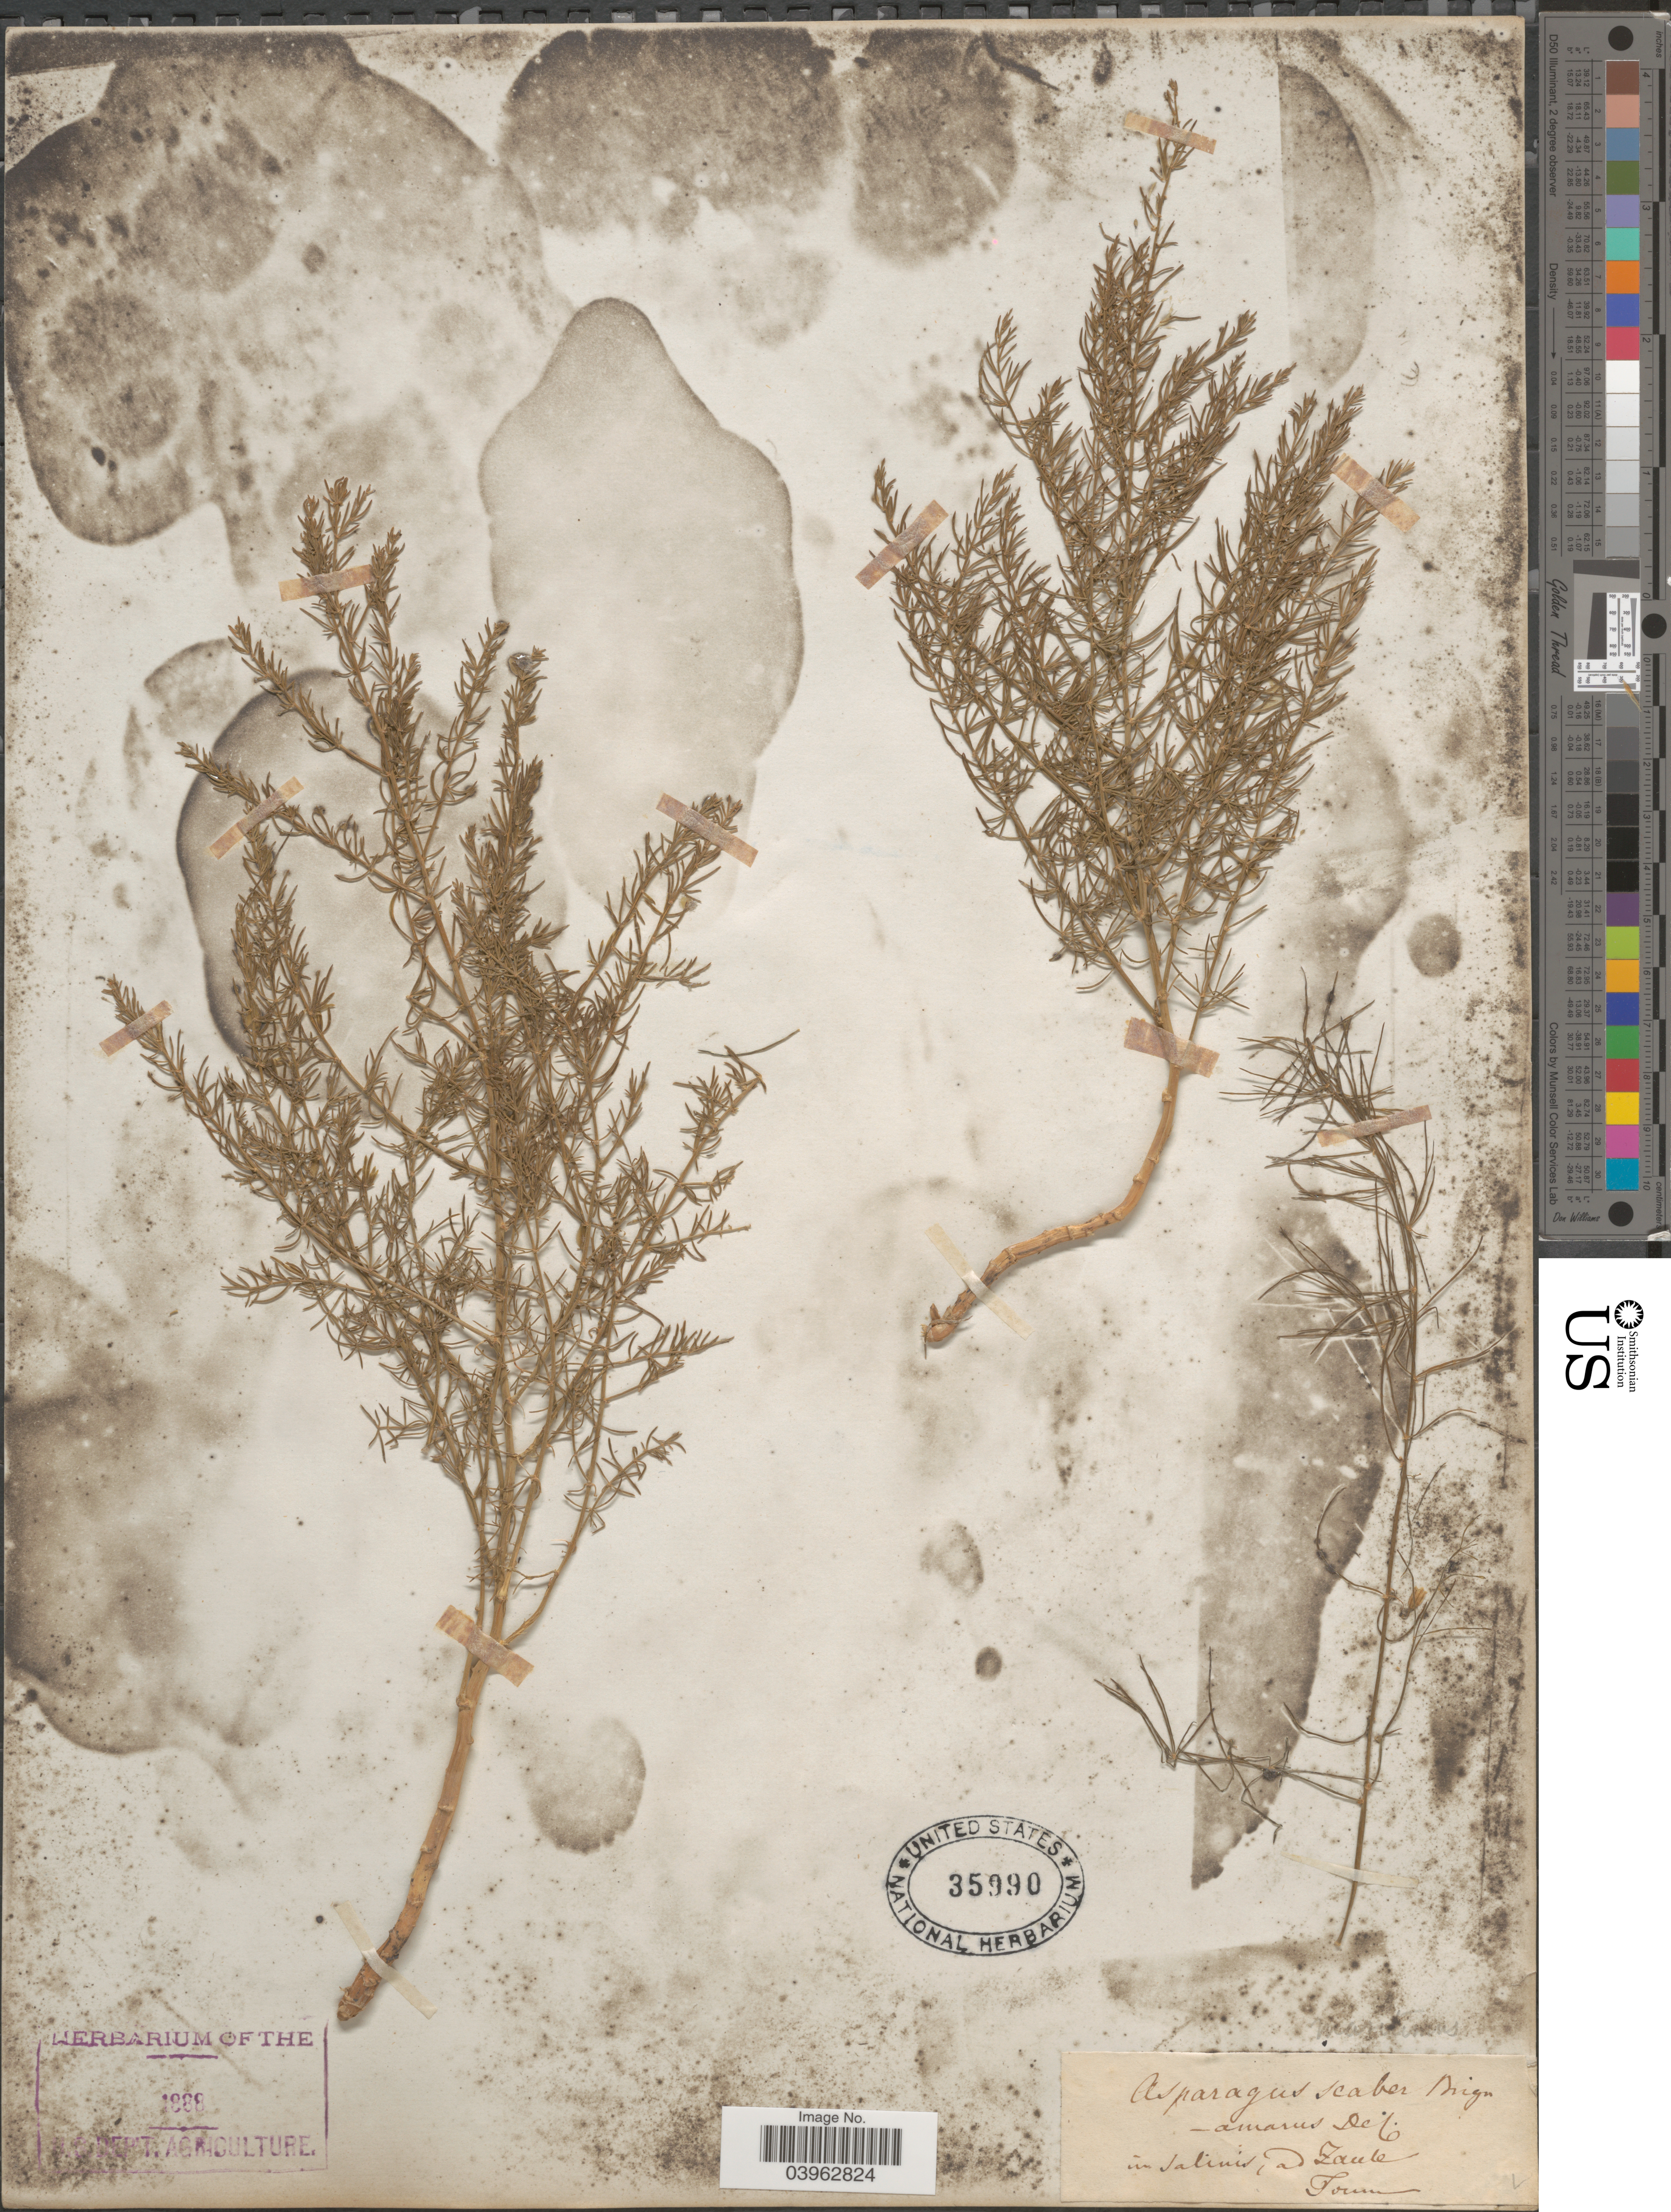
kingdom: Plantae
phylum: Tracheophyta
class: Liliopsida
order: Asparagales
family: Asparagaceae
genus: Asparagus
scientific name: Asparagus maritimus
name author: (L.) Mill.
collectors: Tomm.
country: Italy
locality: In salinis, ad Zaule.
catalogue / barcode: US 35990